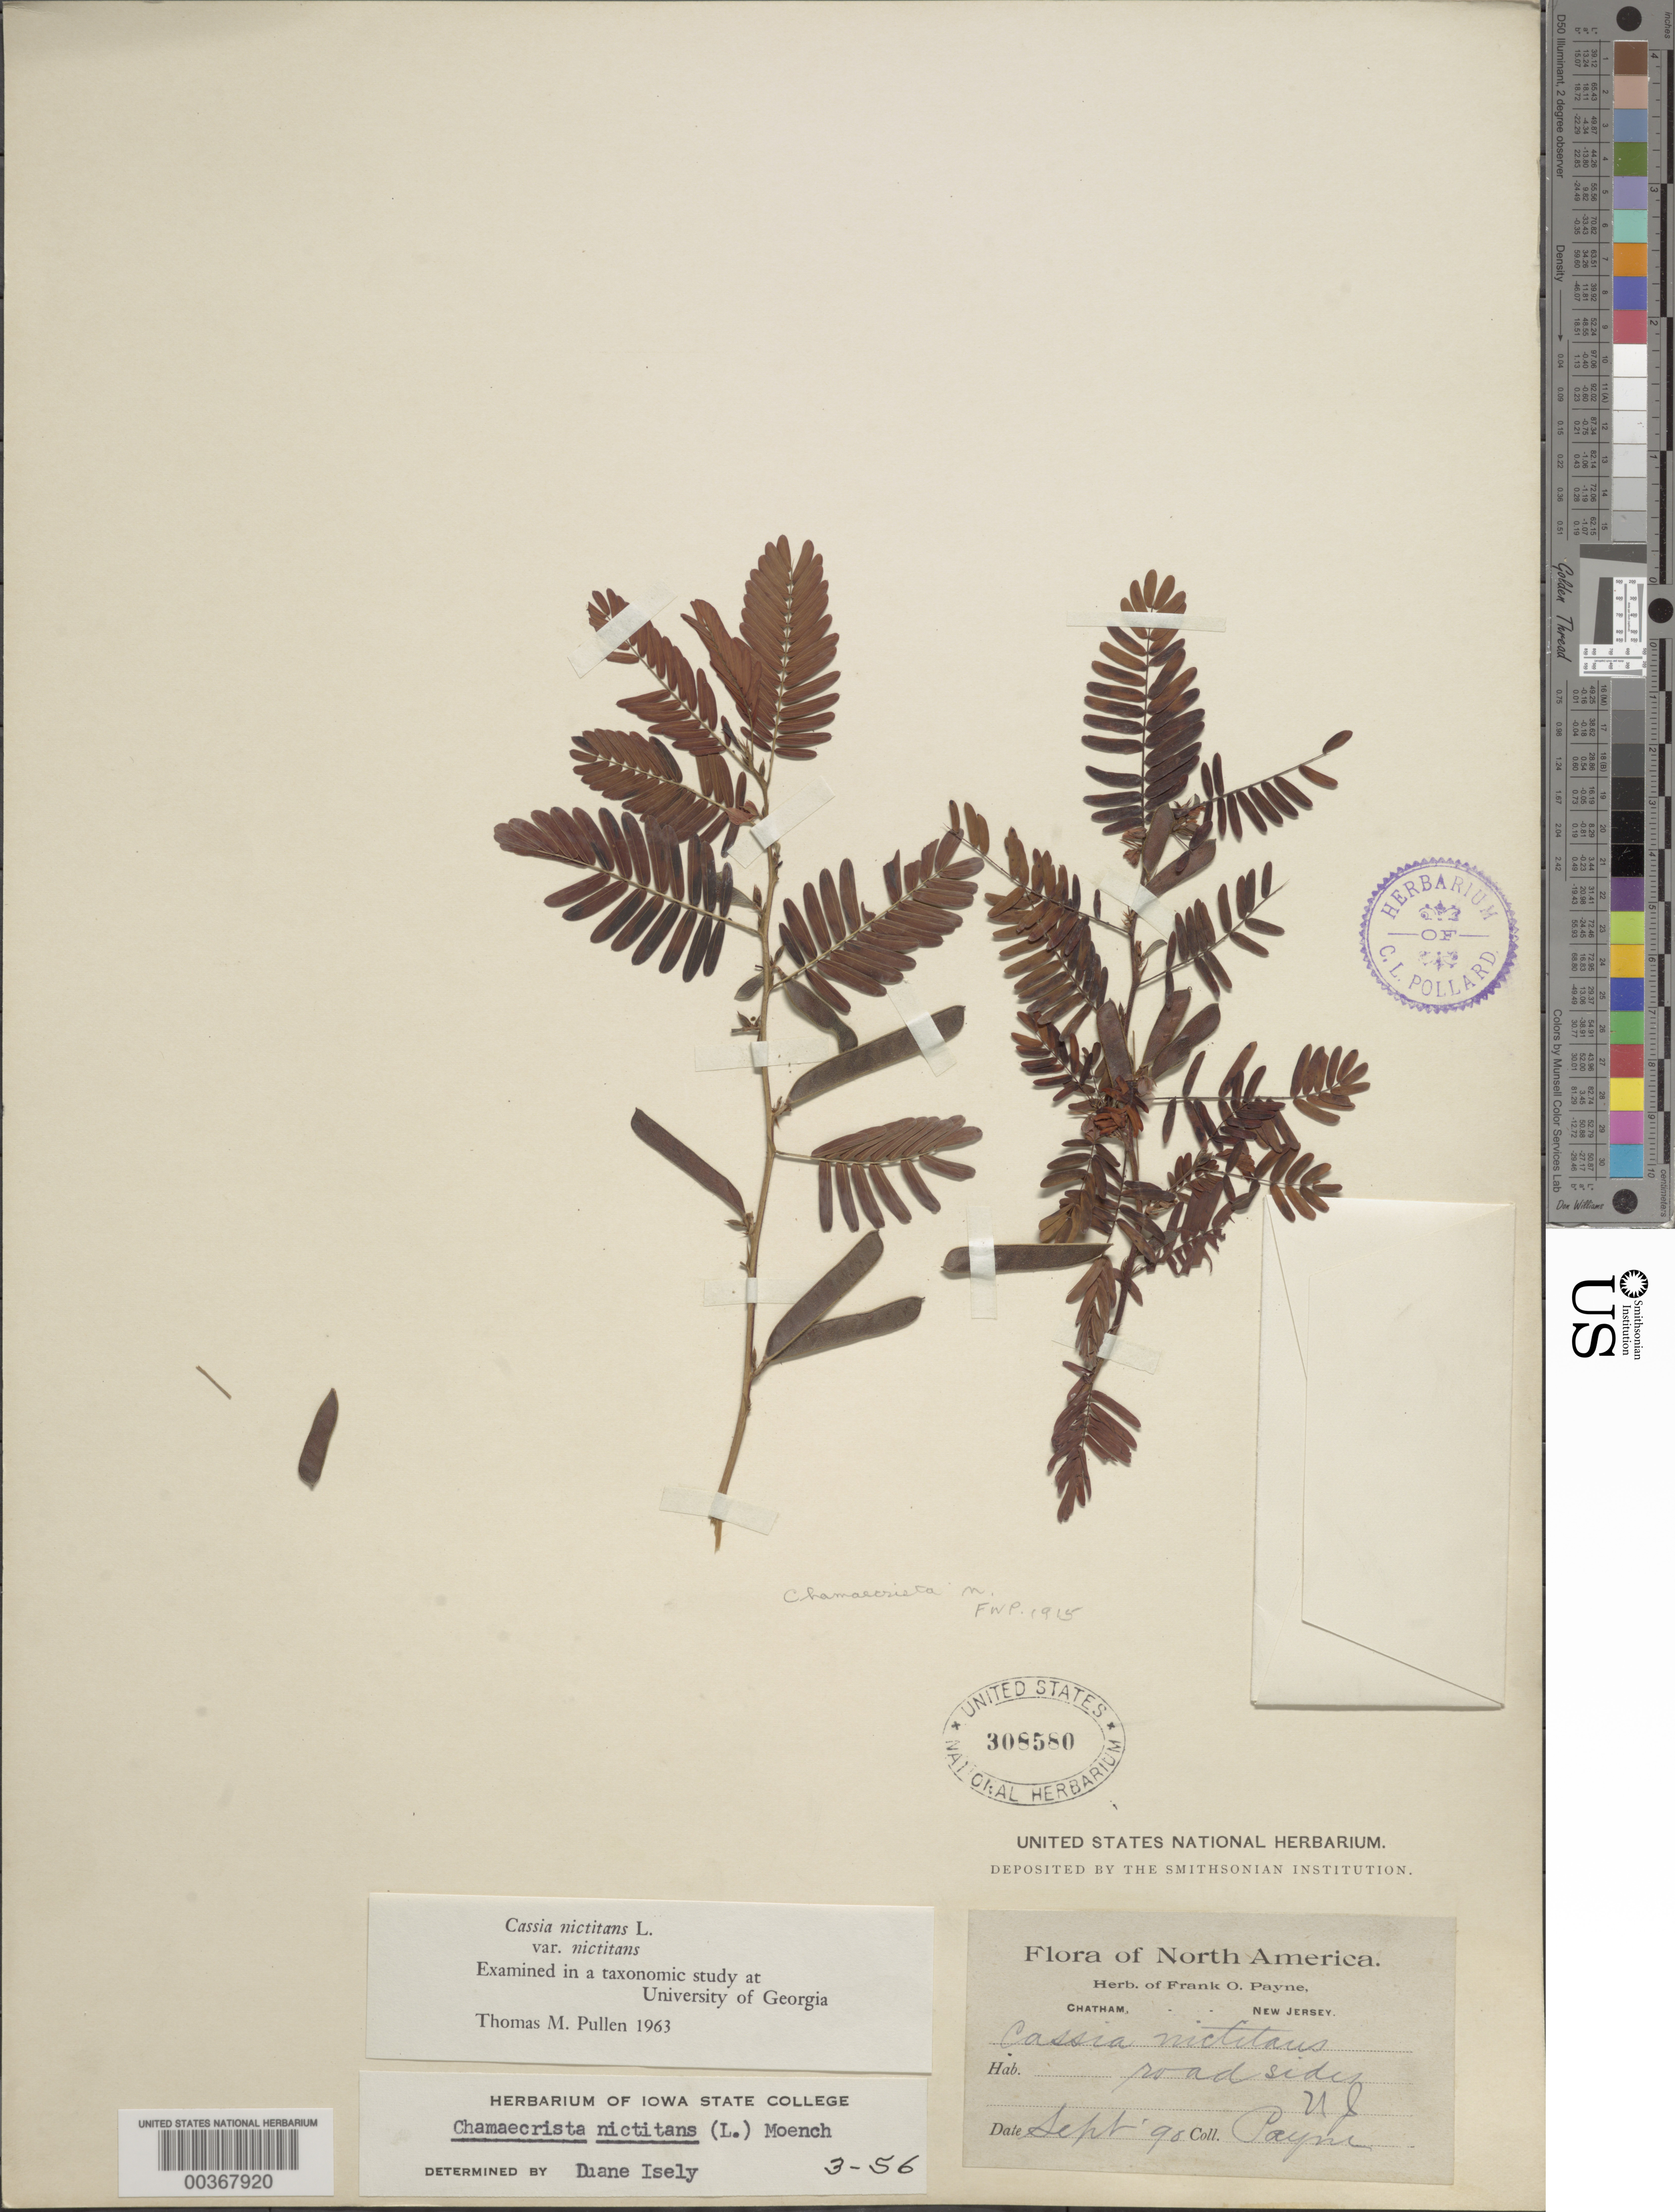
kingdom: Plantae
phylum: Tracheophyta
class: Magnoliopsida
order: Fabales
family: Fabaceae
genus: Chamaecrista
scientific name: Chamaecrista nictitans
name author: (L.) Moench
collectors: F. Payne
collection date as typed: Sep 1890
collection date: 1890-09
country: United States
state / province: New Jersey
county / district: Morris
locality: Chatham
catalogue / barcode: US 308580